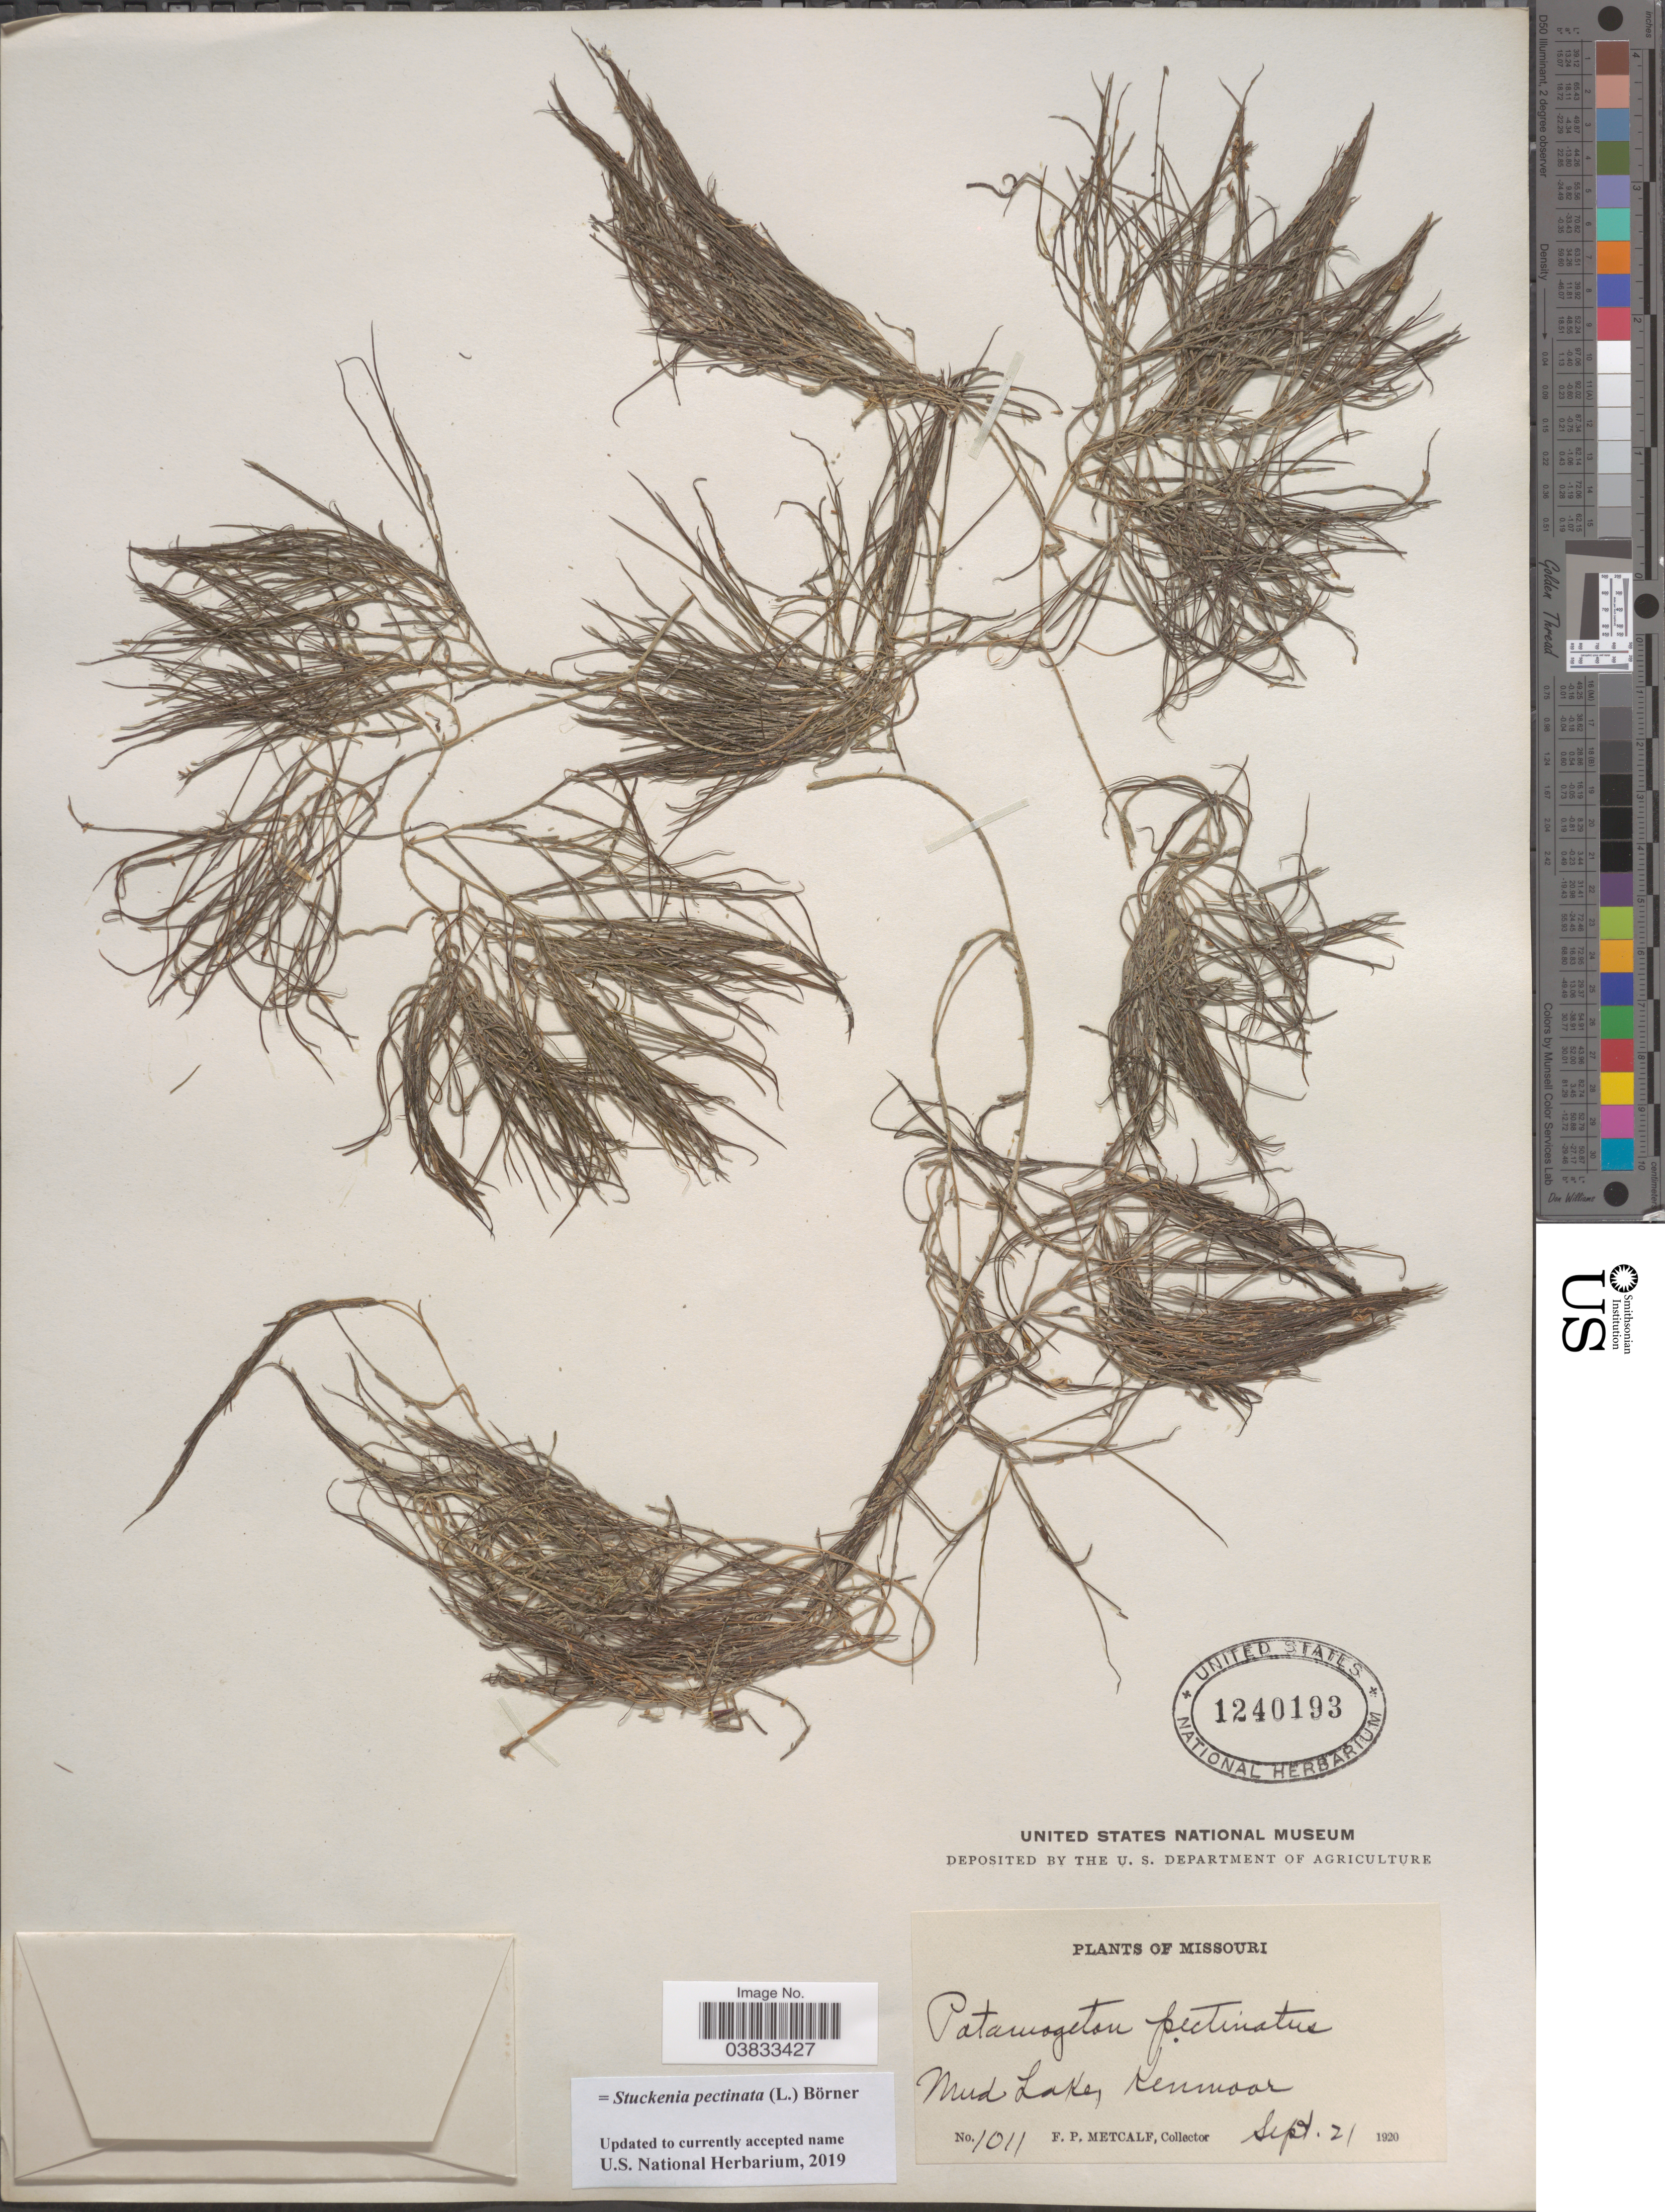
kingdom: Plantae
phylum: Tracheophyta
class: Liliopsida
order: Alismatales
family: Potamogetonaceae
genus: Stuckenia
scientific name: Stuckenia pectinata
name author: (L.) Börner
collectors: F. Metcalf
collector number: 1011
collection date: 1920-09-21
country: United States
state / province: Missouri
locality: Mud Lake, Kenmoor.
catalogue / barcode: US 1240193